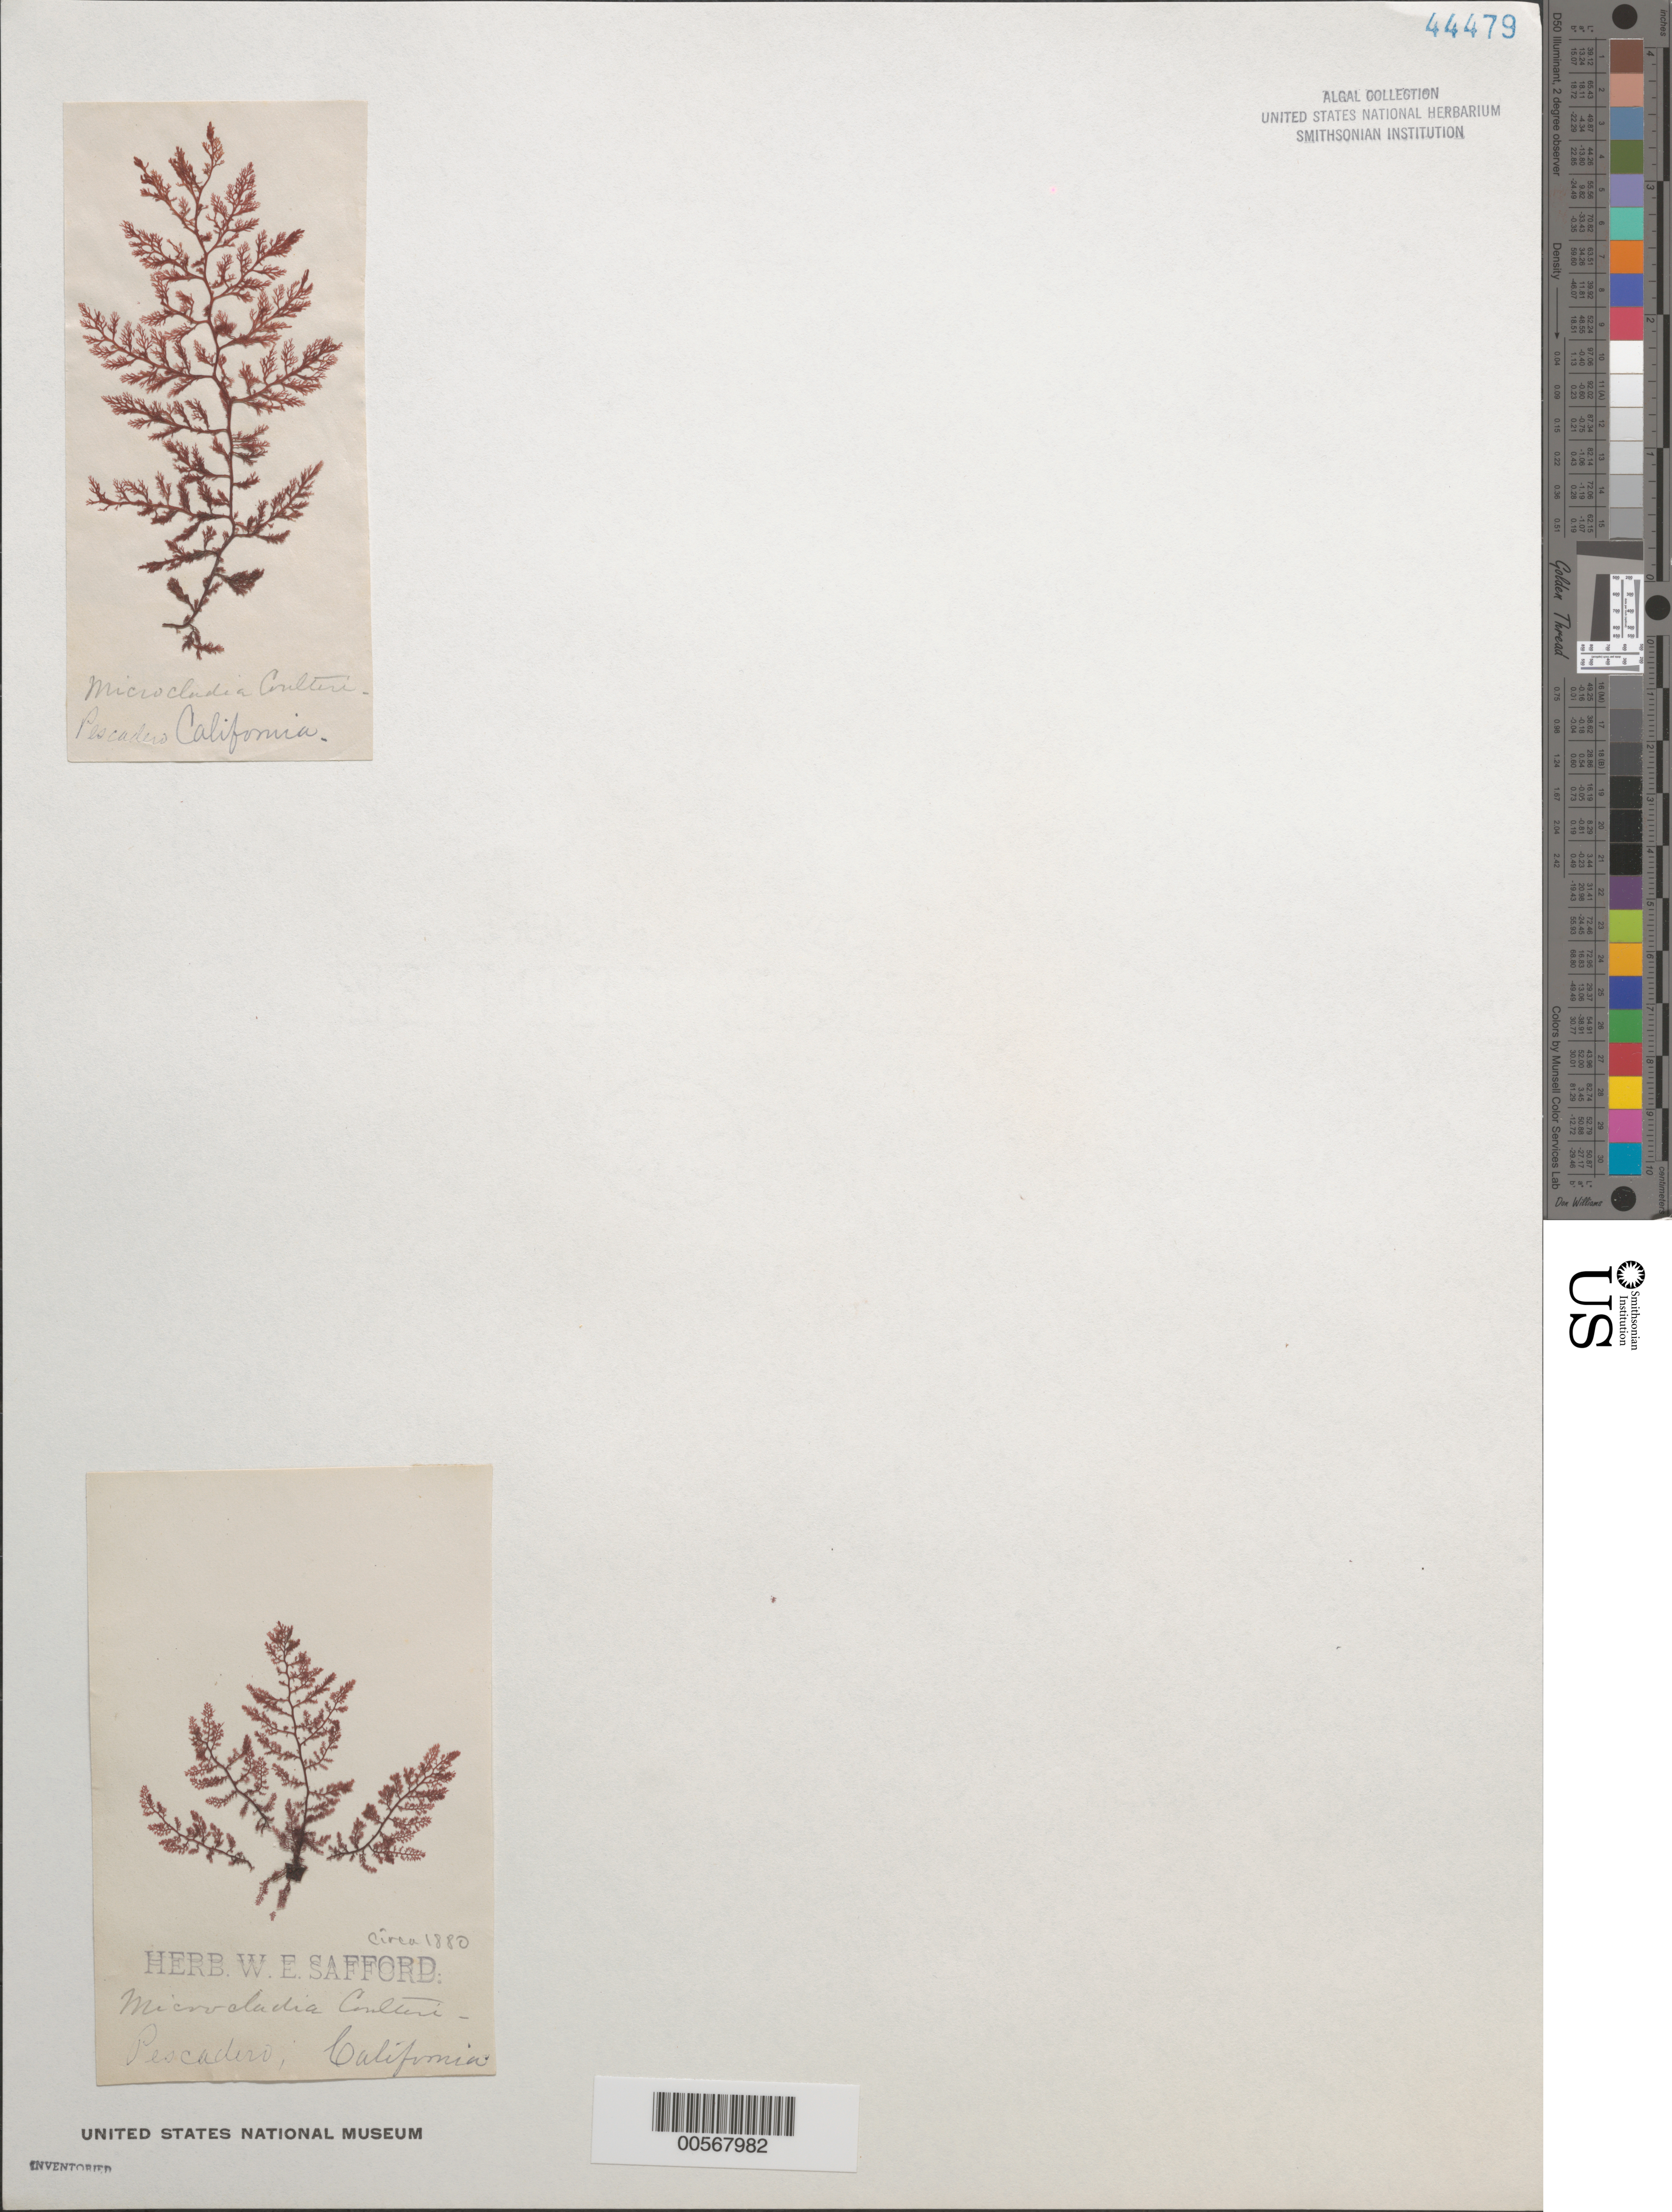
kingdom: Plantae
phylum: Rhodophyta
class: Florideophyceae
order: Ceramiales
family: Ceramiaceae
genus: Microcladia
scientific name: Microcladia coulteri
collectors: W. E. Safford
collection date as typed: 1880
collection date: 1880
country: United States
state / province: California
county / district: San Mateo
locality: Pescadero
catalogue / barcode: US 44479